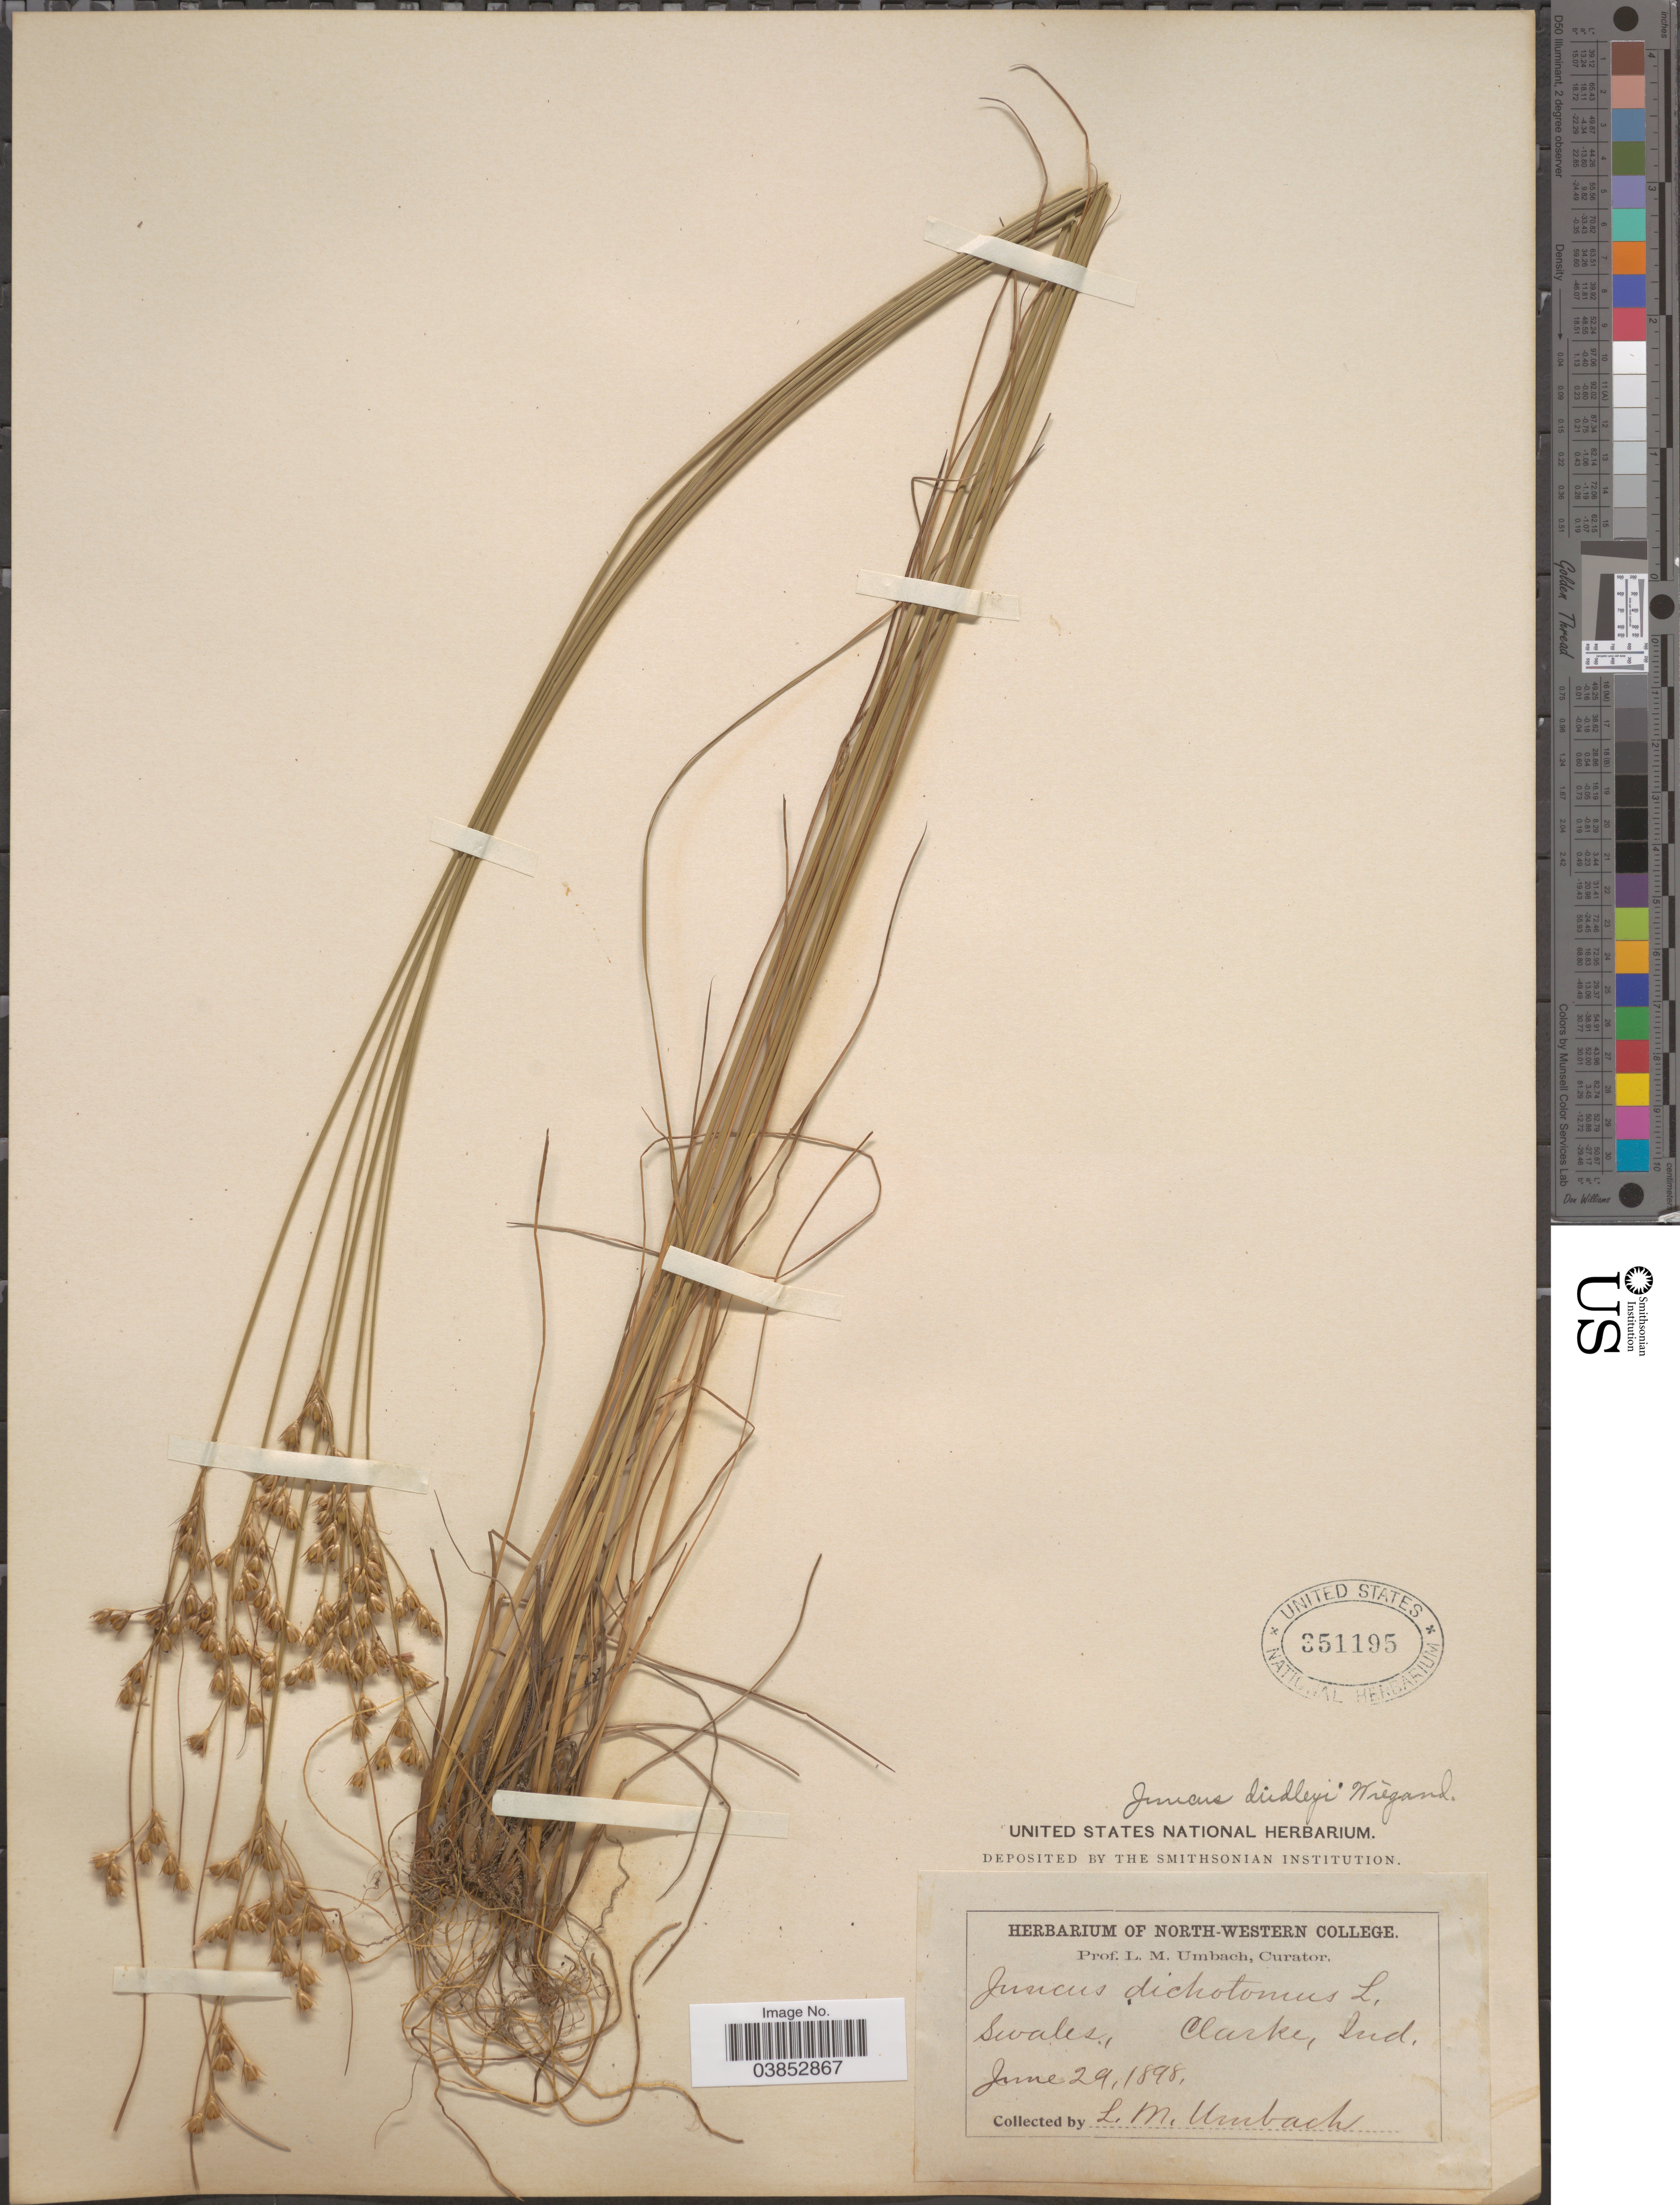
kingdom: Plantae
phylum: Tracheophyta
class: Liliopsida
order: Poales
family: Juncaceae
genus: Juncus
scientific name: Juncus dudleyi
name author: Wiegand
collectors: L. M. Umbach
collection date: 1898-06-29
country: United States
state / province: Indiana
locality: Swales, Clarke.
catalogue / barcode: US 351195